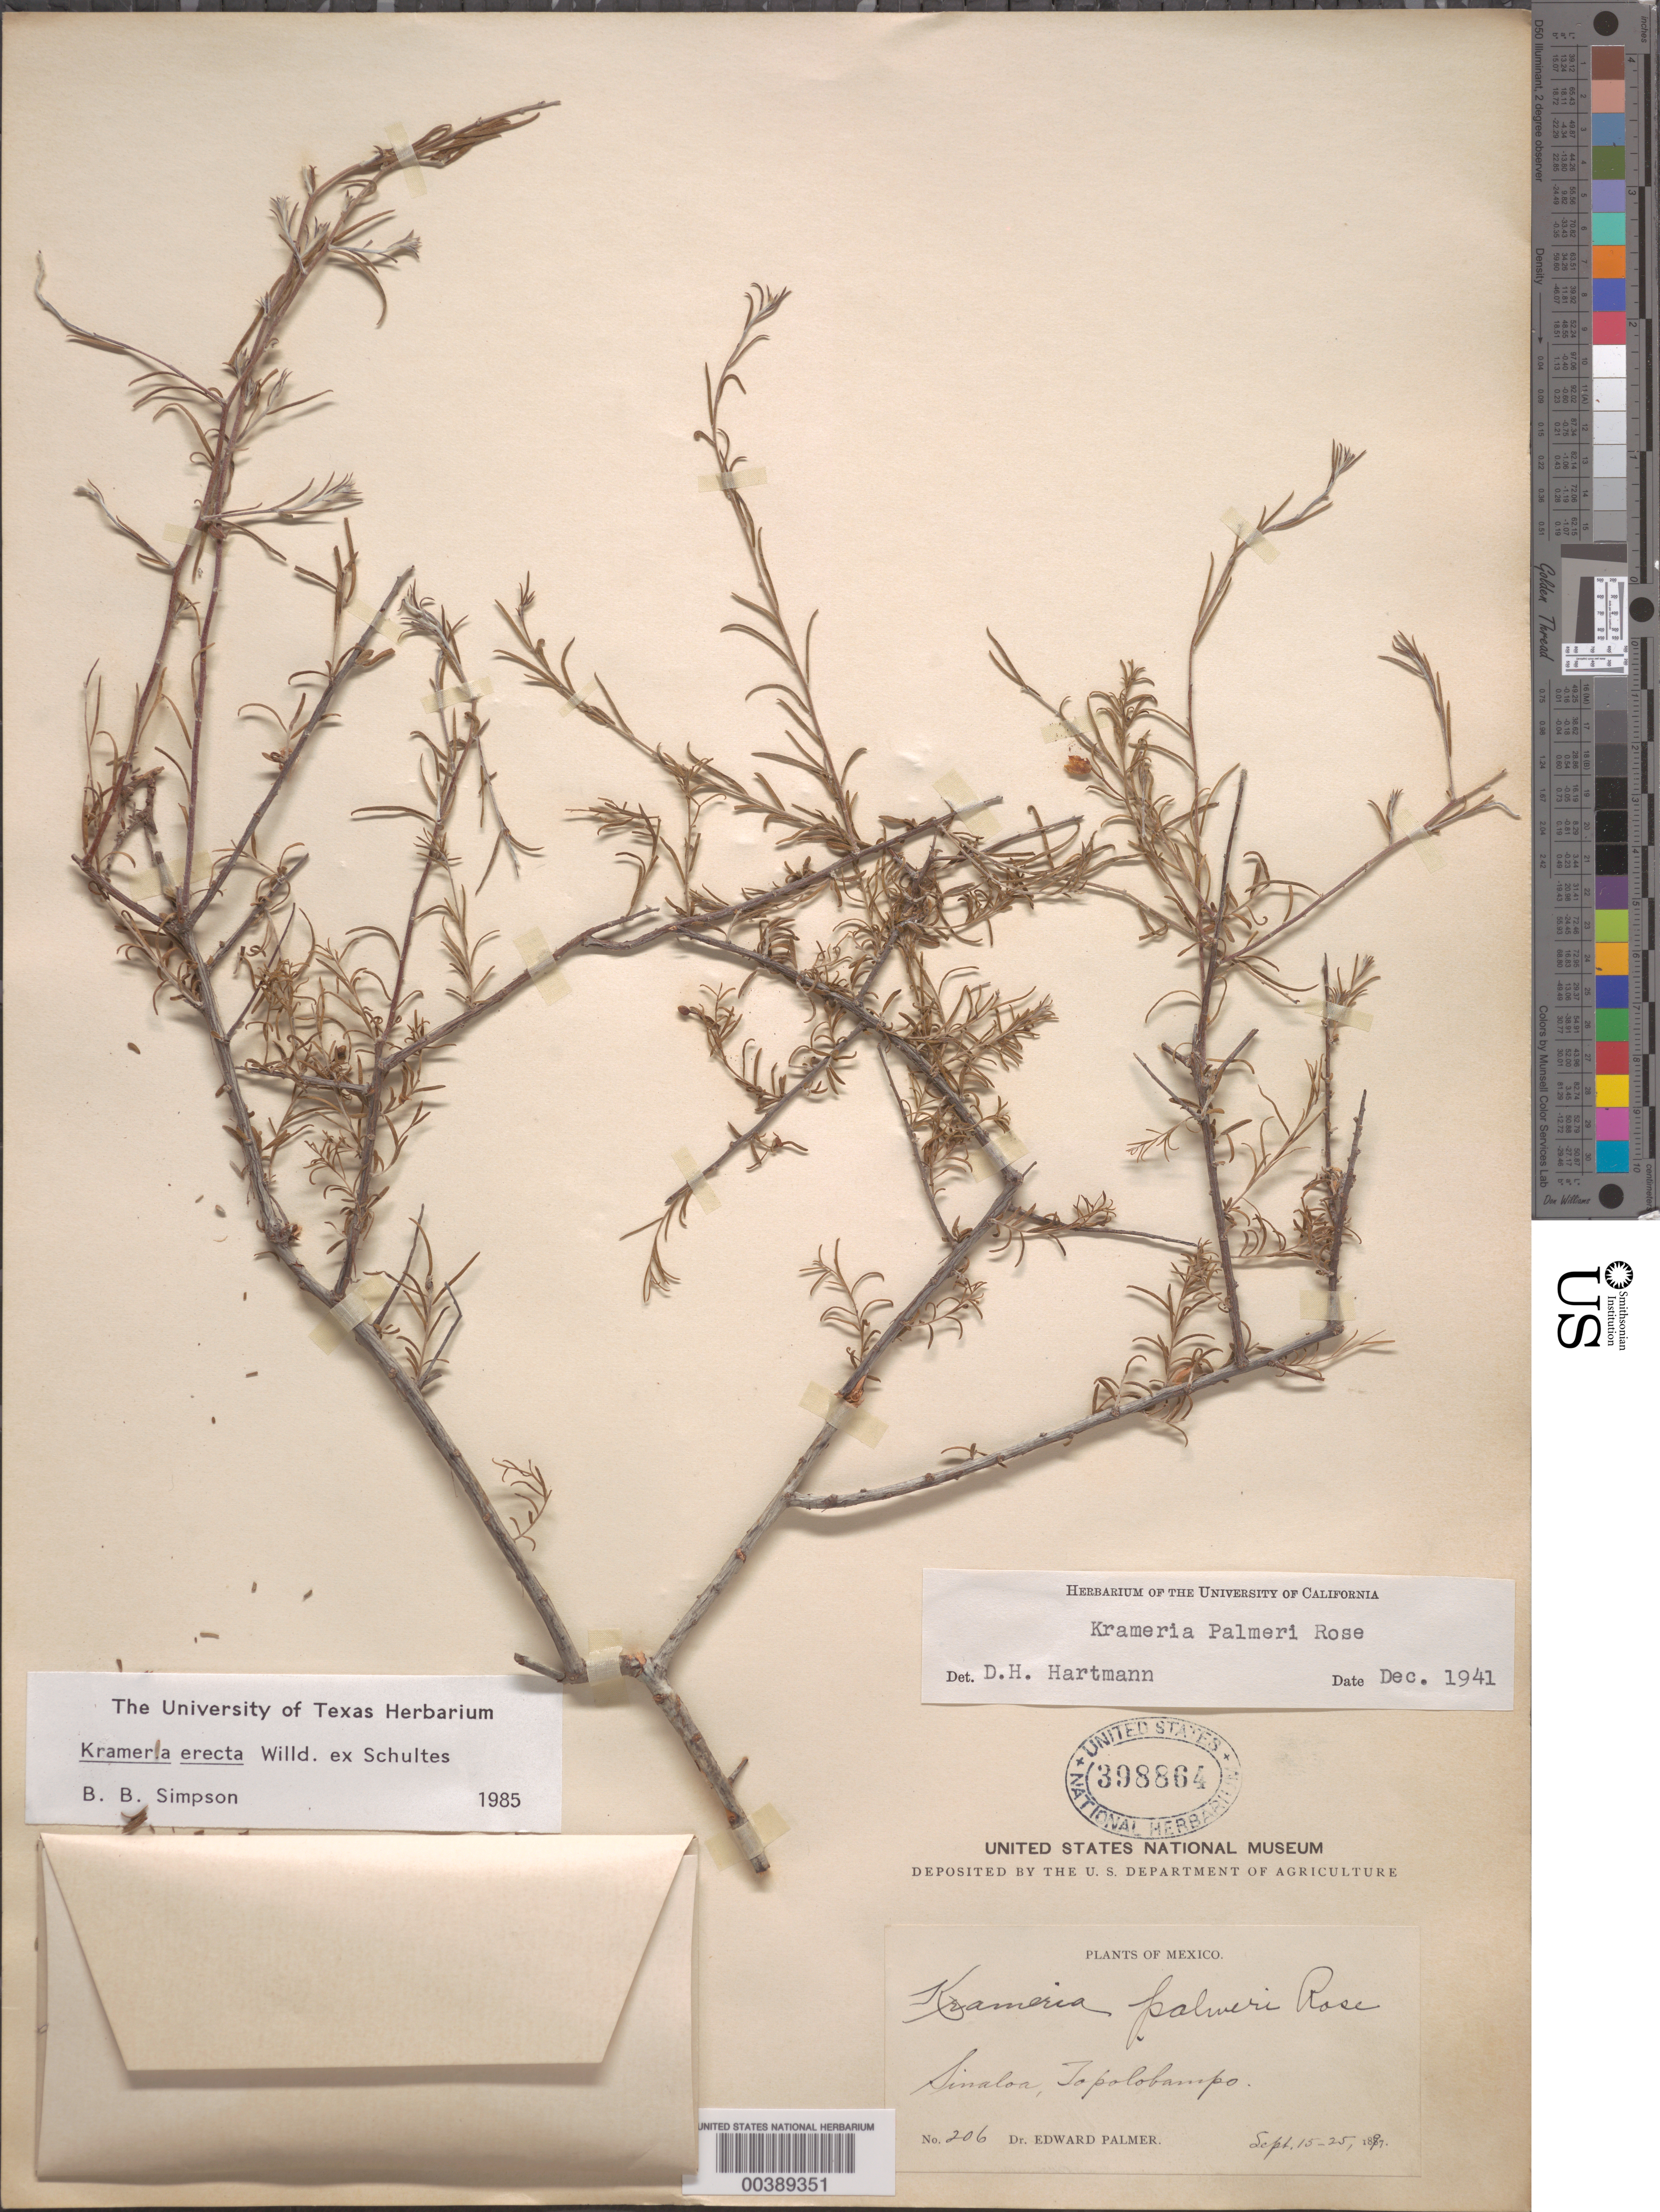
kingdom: Plantae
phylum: Tracheophyta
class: Magnoliopsida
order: Zygophyllales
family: Krameriaceae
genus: Krameria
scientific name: Krameria erecta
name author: Willd. ex Schult.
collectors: E. Palmer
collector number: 206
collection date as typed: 15 Sep 1897 to 25 Sep 1897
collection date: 1897-09-15/1897-09-25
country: Mexico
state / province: Sinaloa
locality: Topolobampo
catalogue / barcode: US 398864